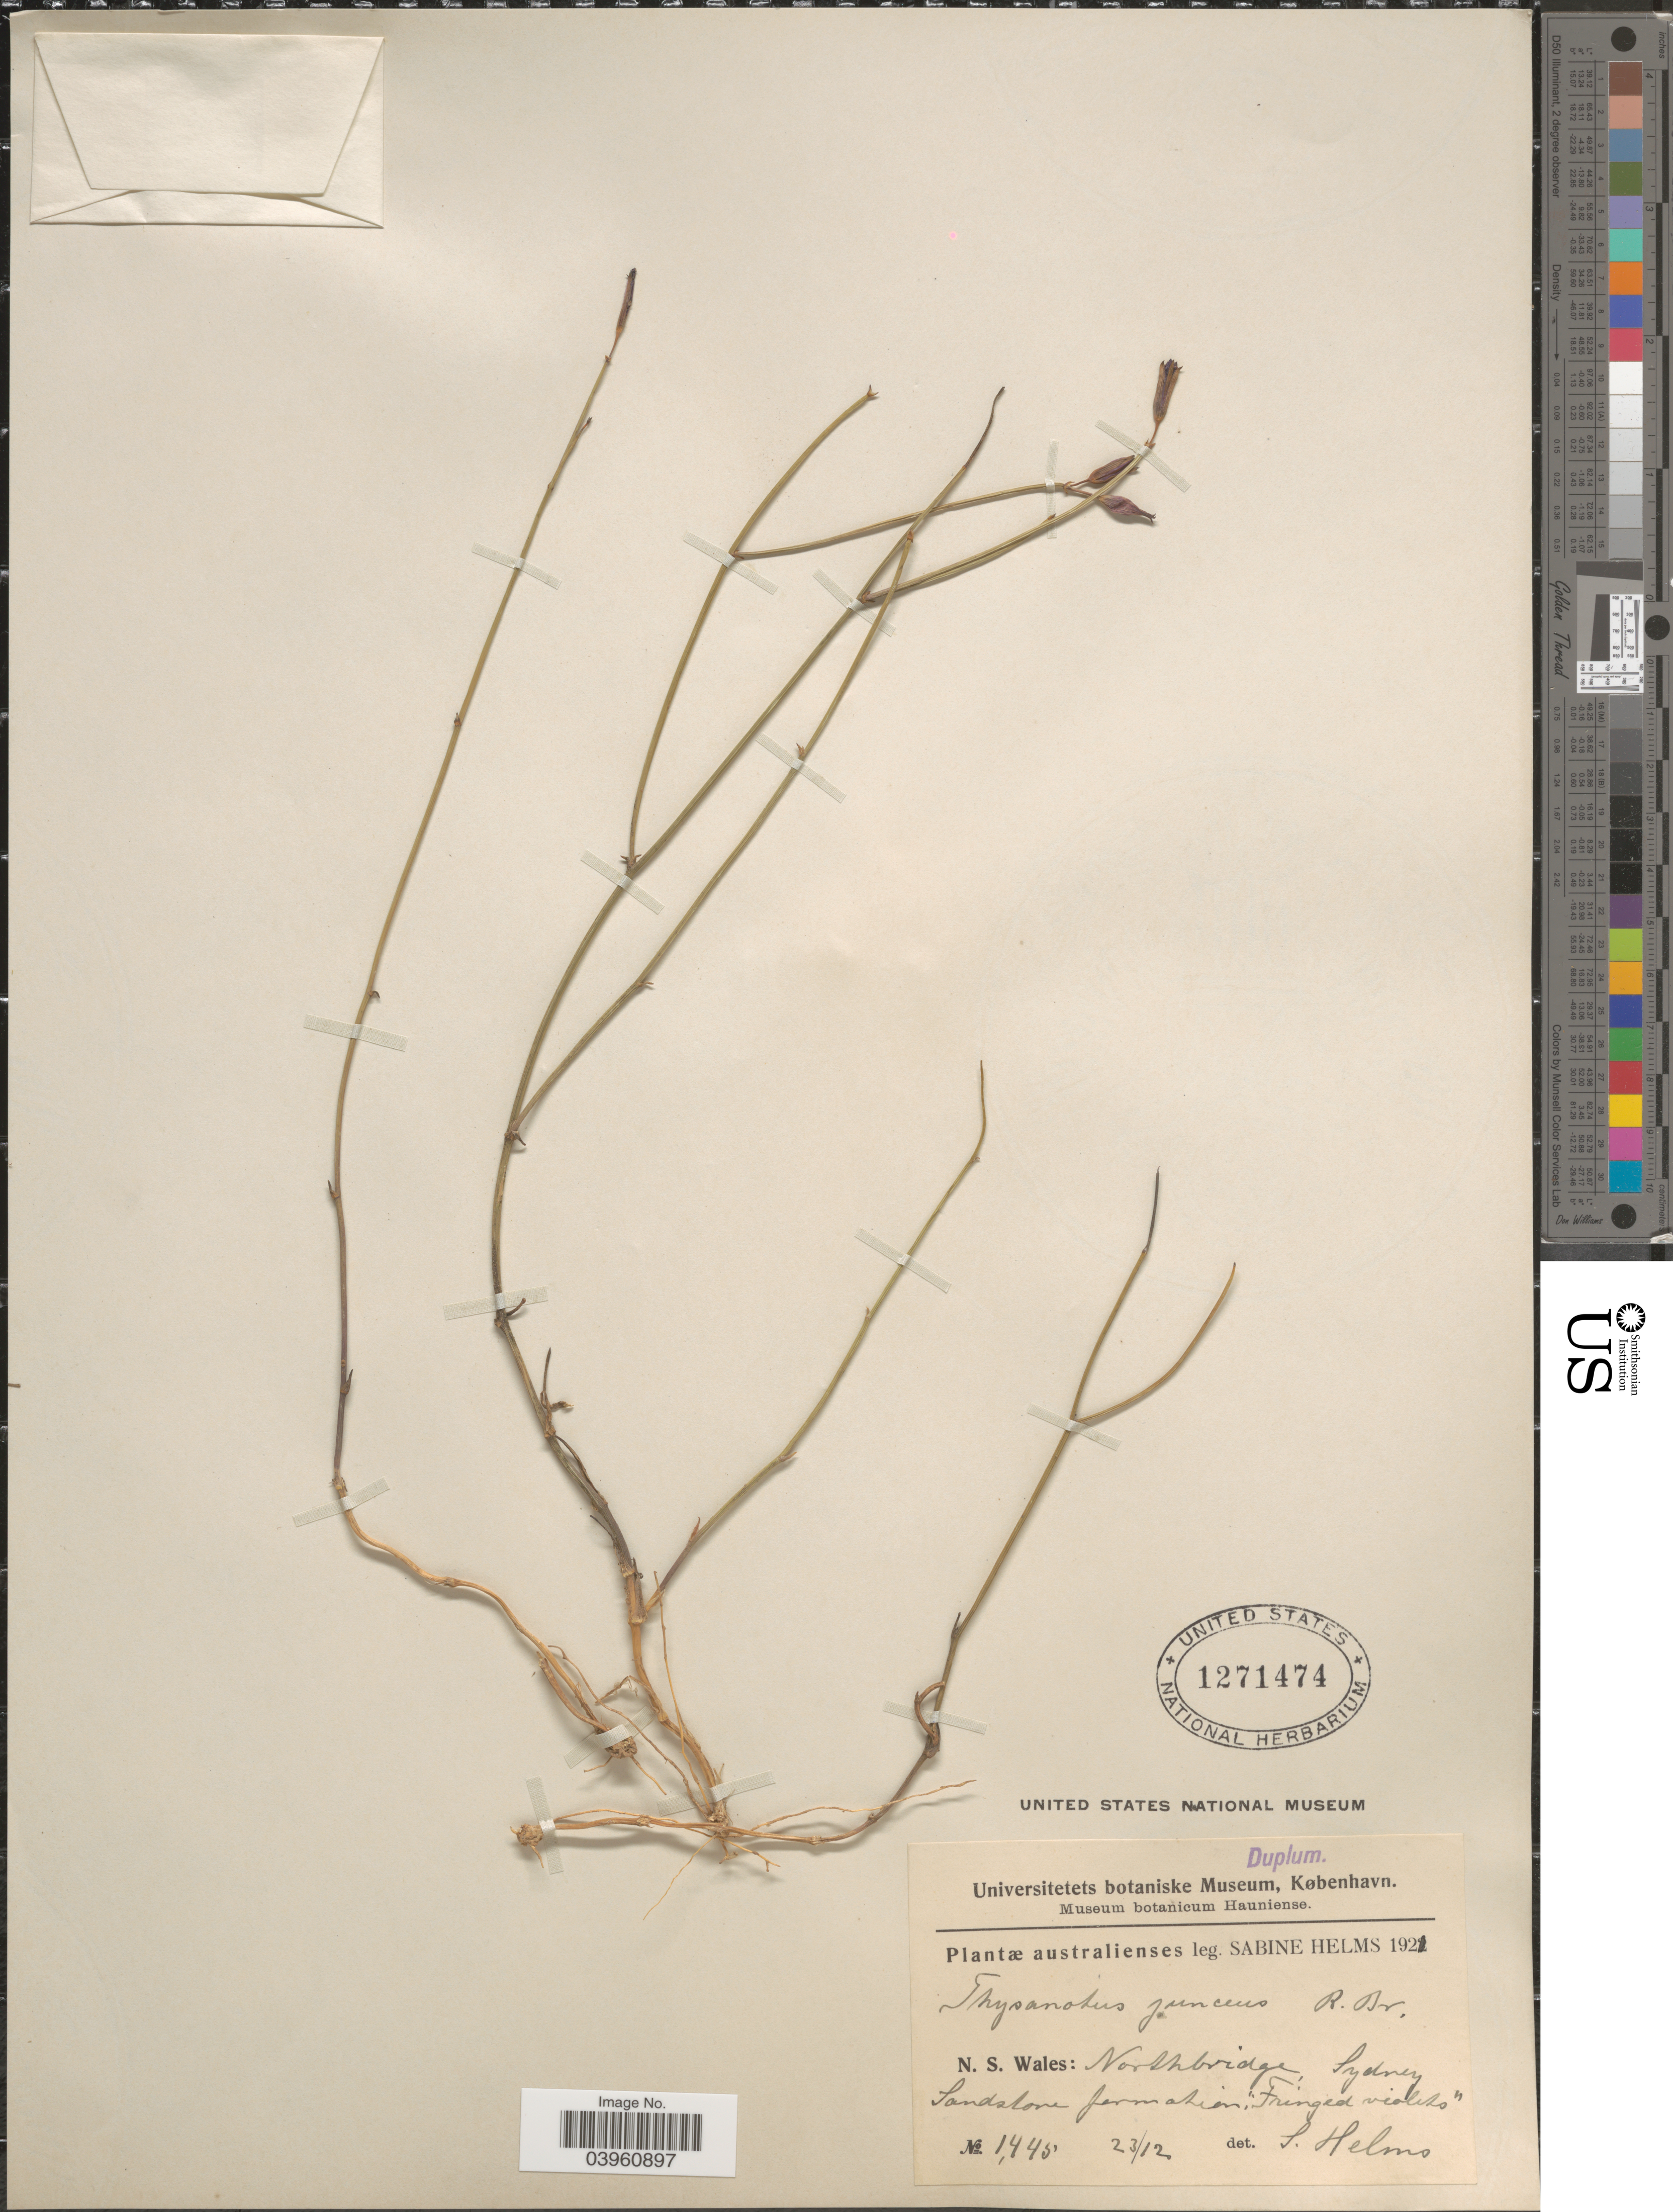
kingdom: Plantae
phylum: Tracheophyta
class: Liliopsida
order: Asparagales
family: Asparagaceae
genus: Thysanotus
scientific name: Thysanotus junceus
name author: R. Br.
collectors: S. Helms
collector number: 1445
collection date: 1921-12-23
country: Australia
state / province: New South Wales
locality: Northbridge, Sydney. Sandstone formation.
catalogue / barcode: US 1271474